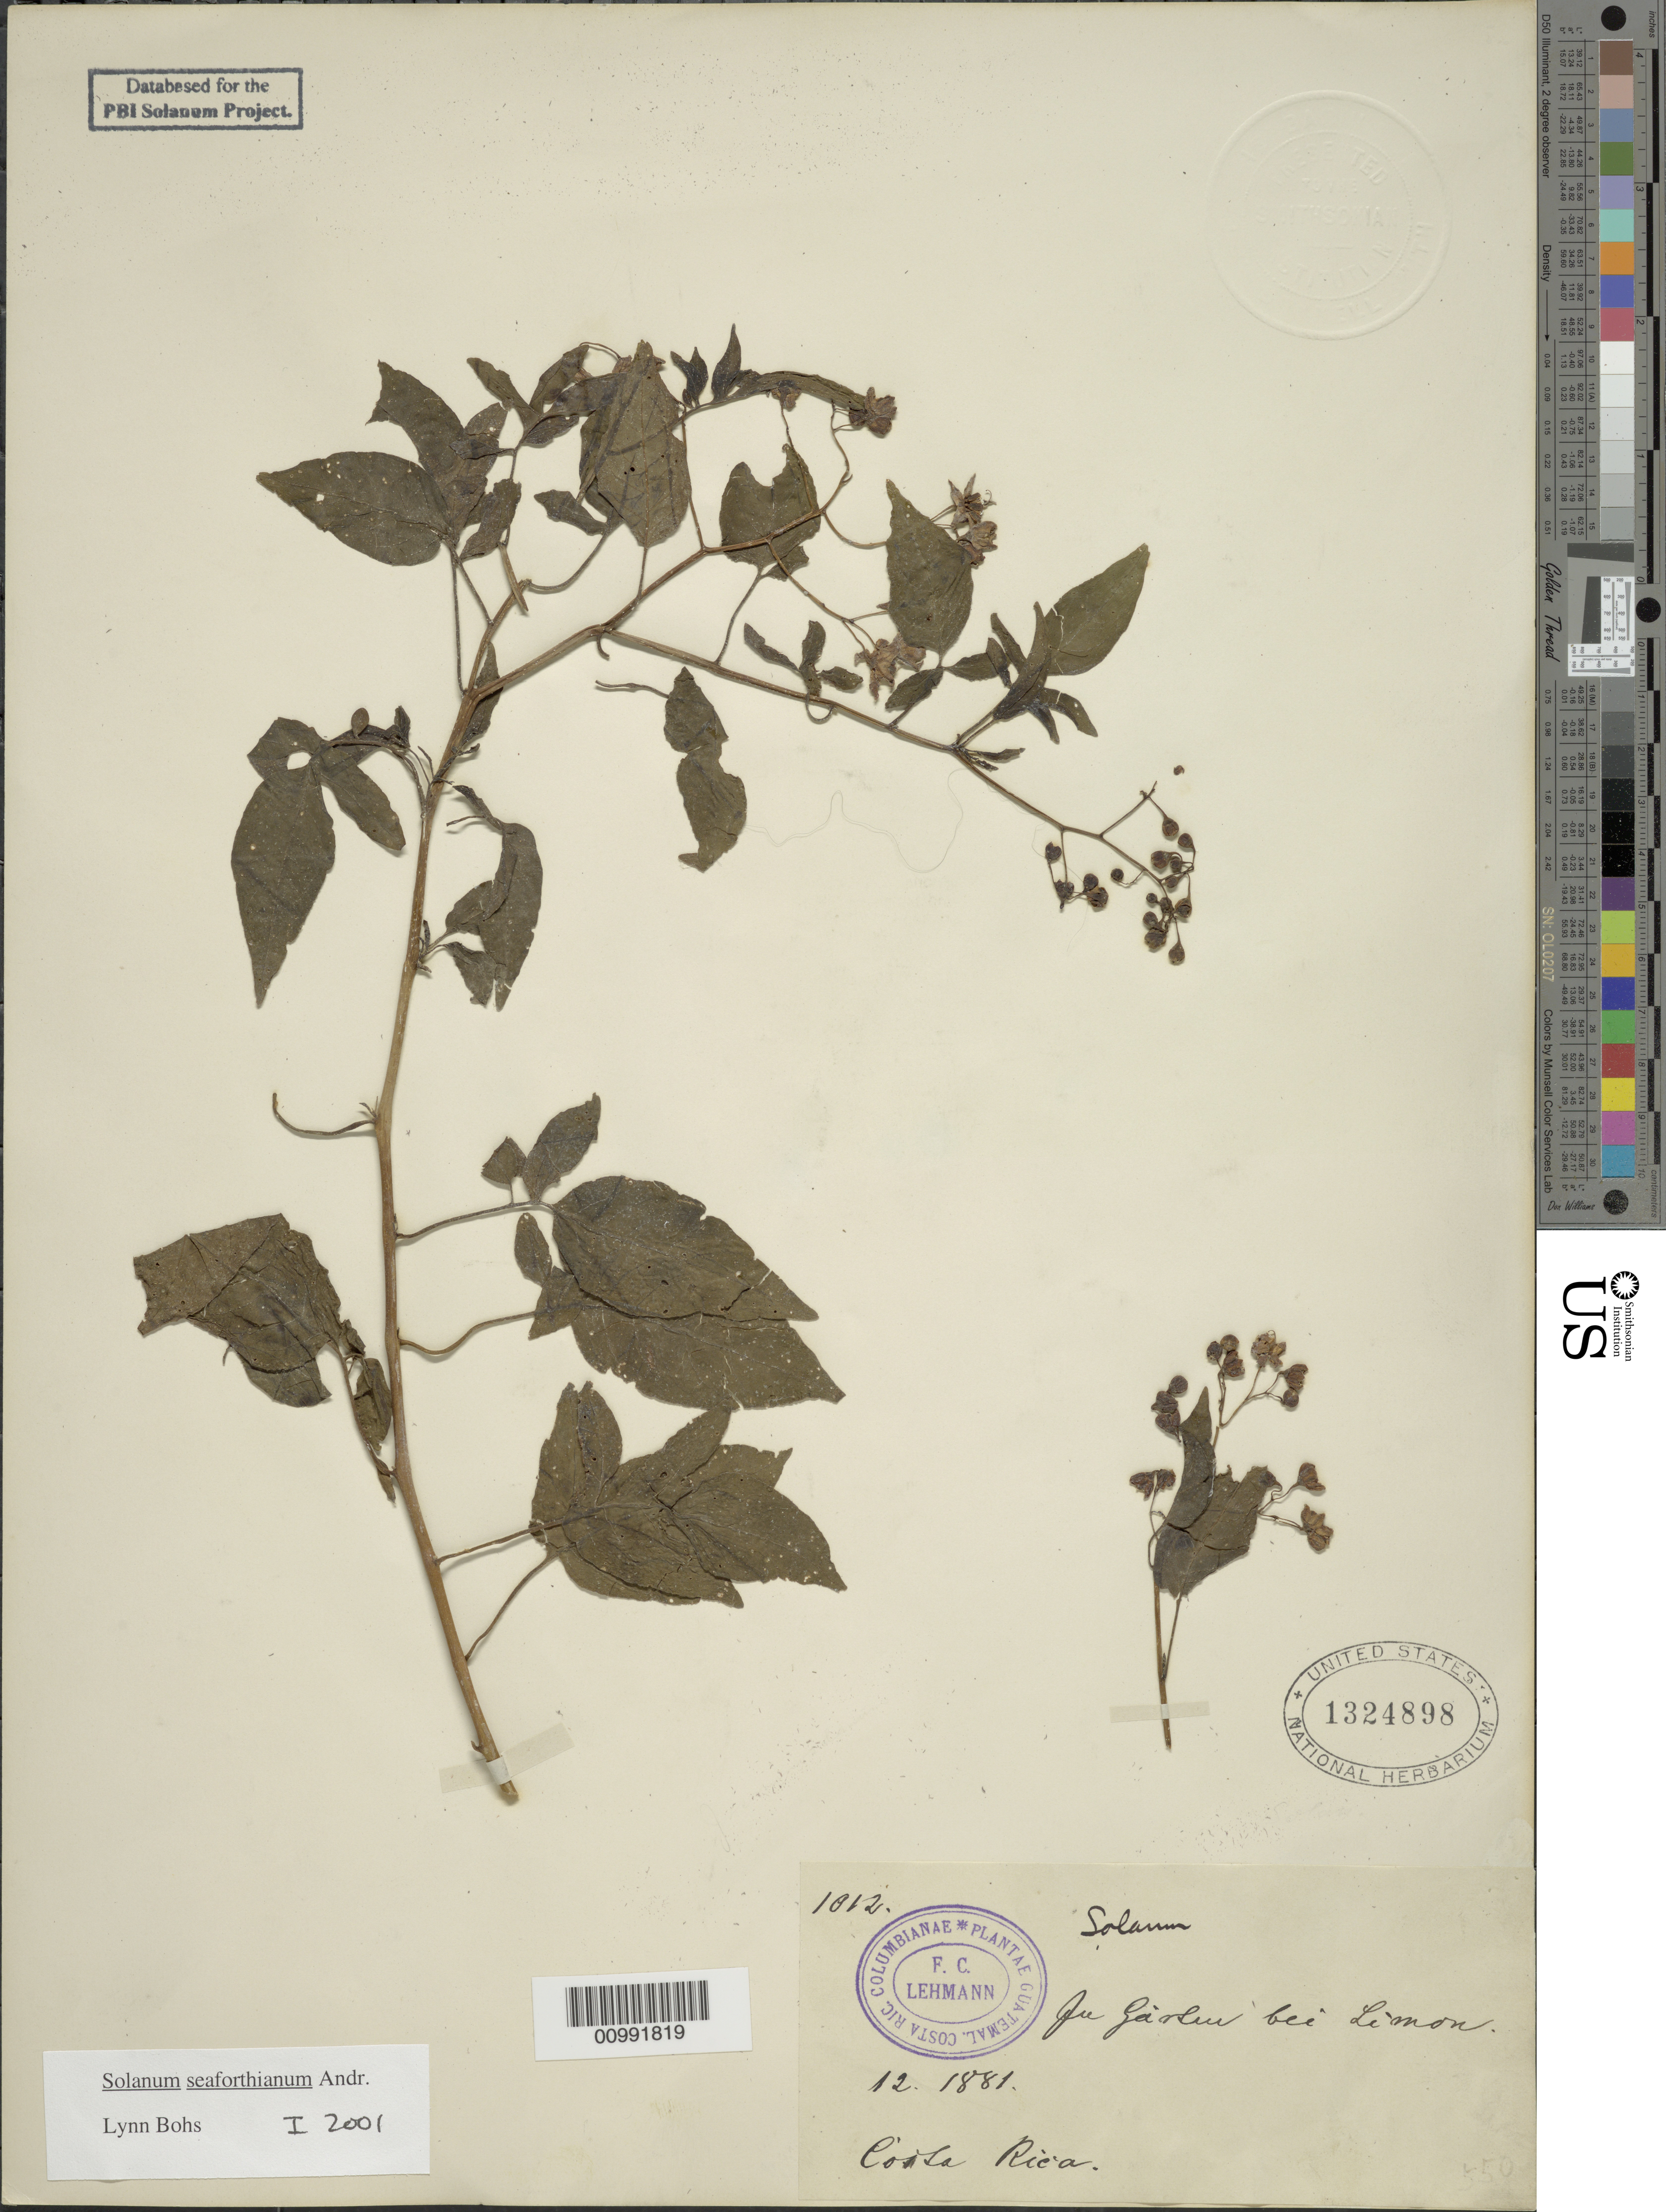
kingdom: Plantae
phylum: Tracheophyta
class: Magnoliopsida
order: Solanales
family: Solanaceae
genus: Solanum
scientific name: Solanum seaforthianum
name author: Andrews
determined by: Knapp, S. D.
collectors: F. C. Lehmann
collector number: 1012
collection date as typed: Dec 1881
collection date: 1881-12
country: Costa Rica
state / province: Limón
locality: Zu Garten bei Limón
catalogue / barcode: US 1324898